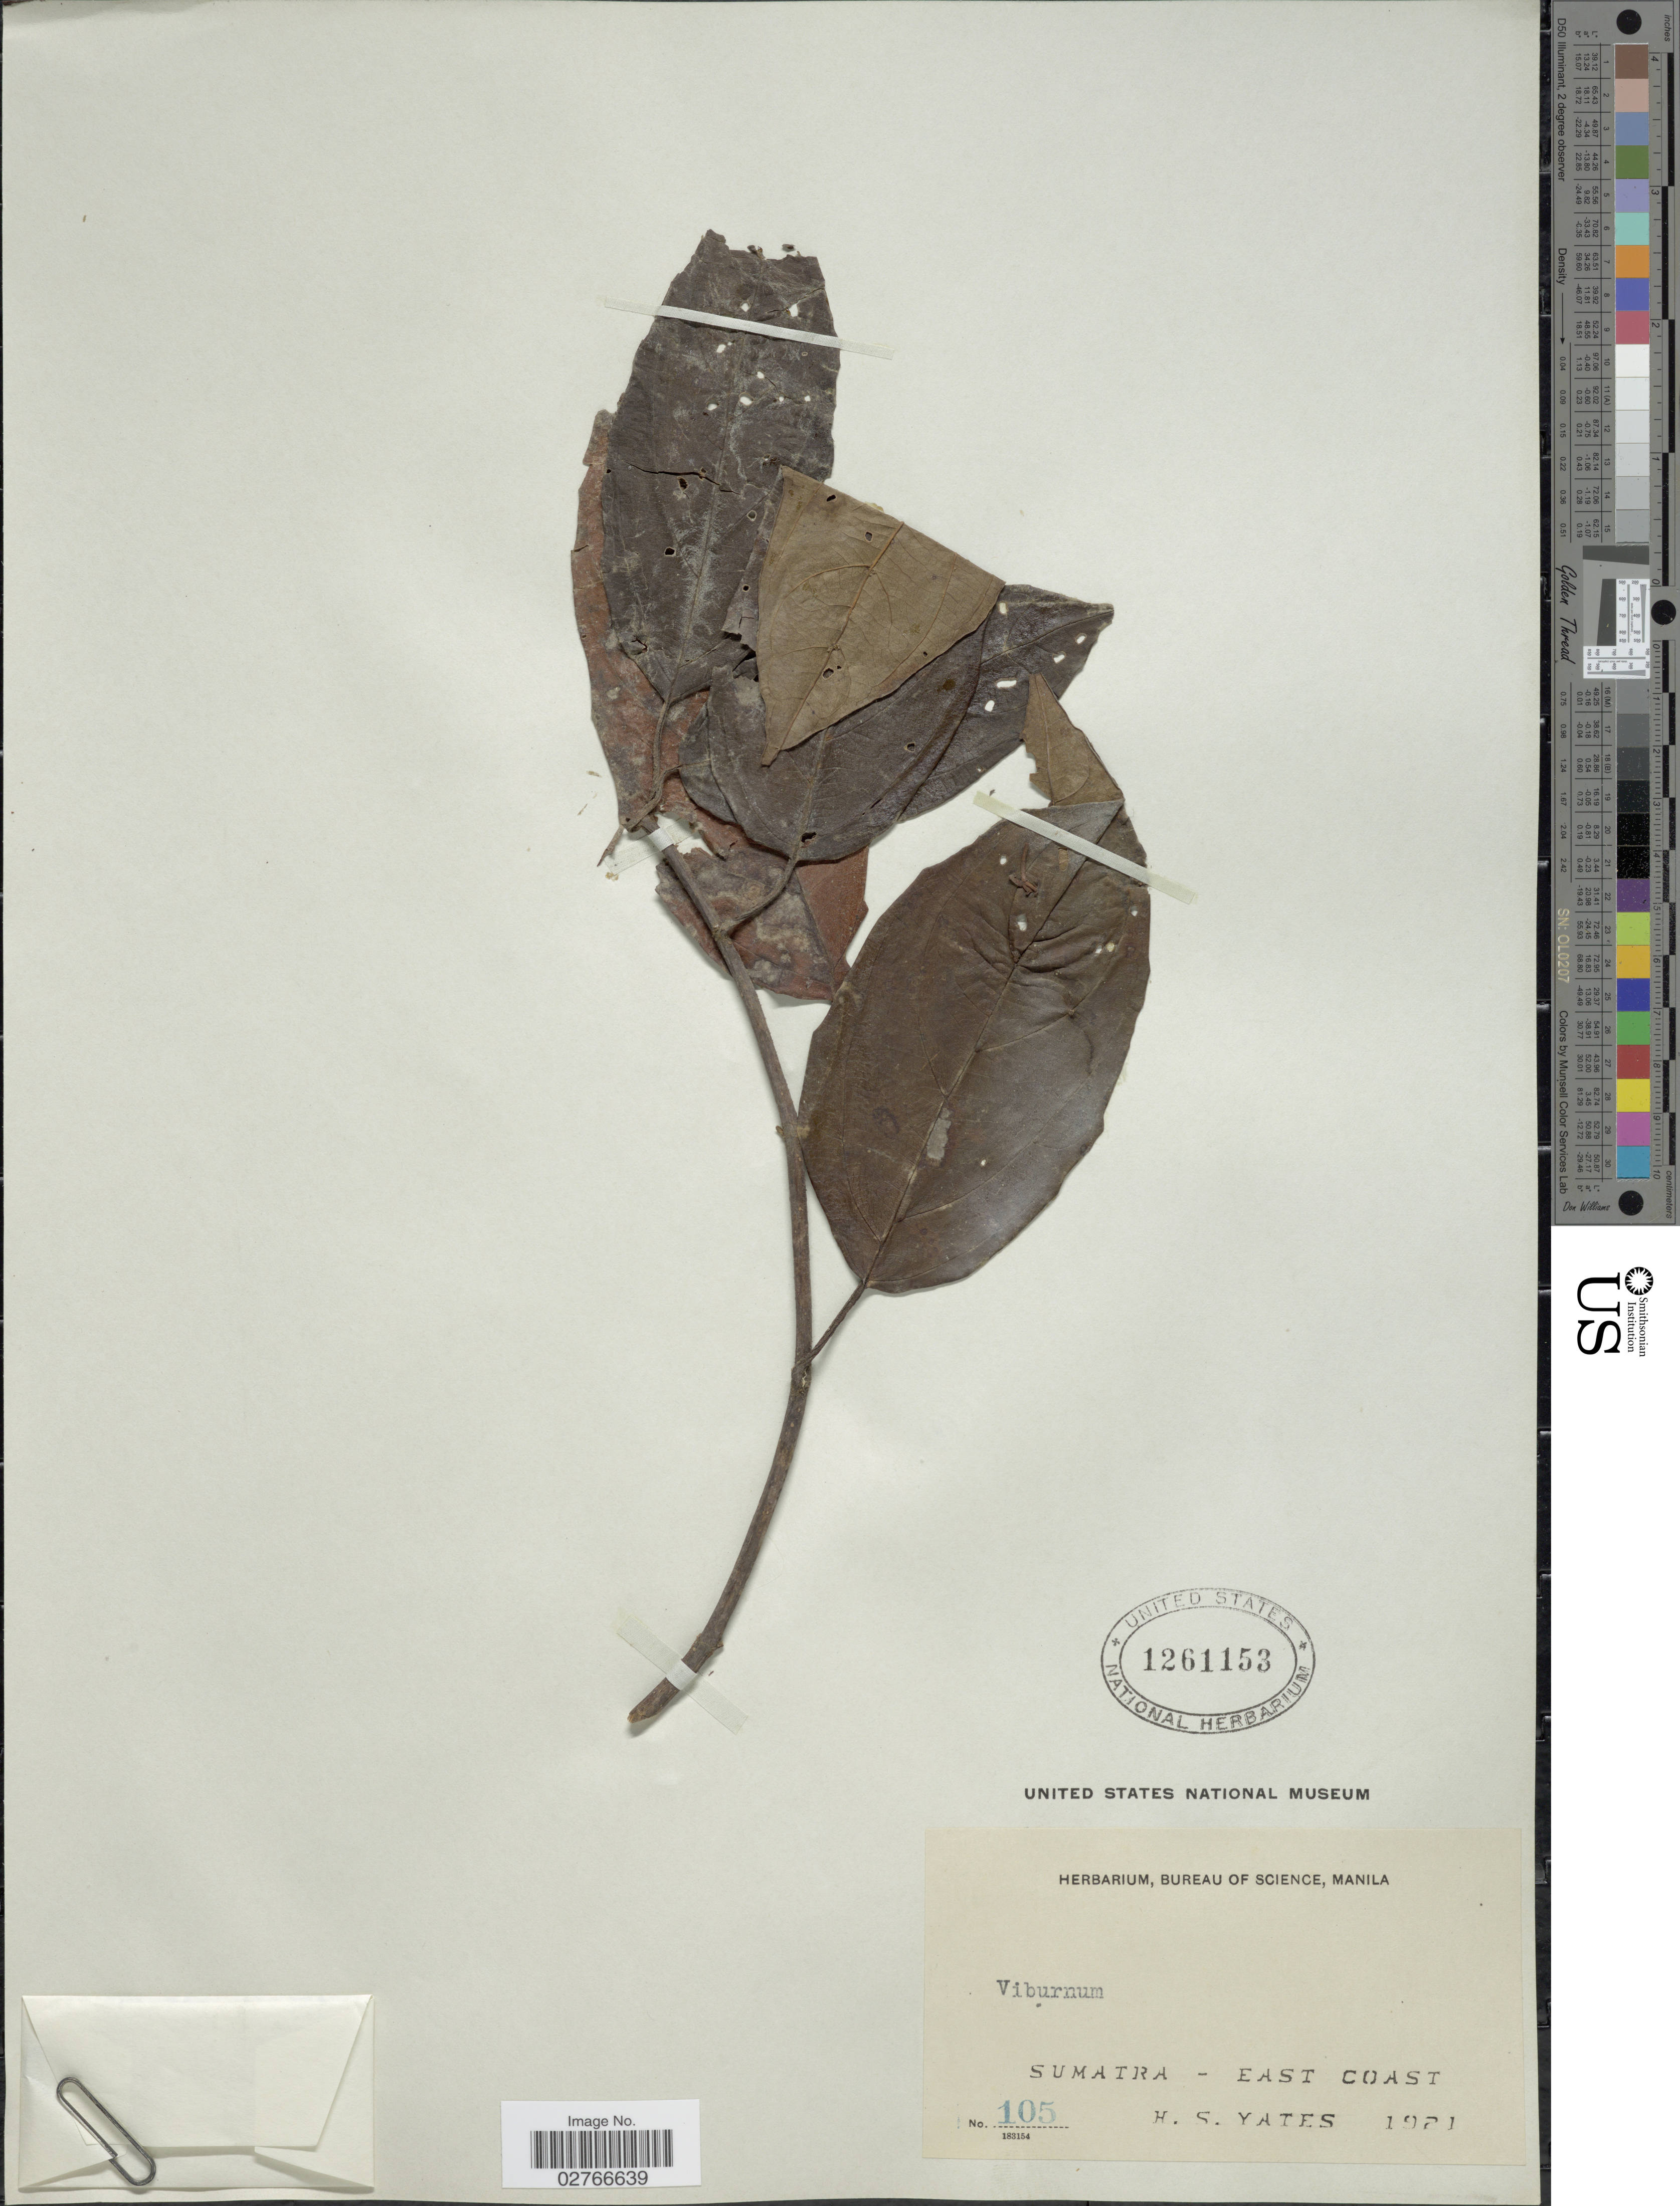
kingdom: Plantae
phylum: Tracheophyta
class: Magnoliopsida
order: Dipsacales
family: Viburnaceae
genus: Viburnum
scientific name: Viburnum sp.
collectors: H. S. Yates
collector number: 105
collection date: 1921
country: Indonesia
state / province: Sumatra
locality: East Coast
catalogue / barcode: US 1261153